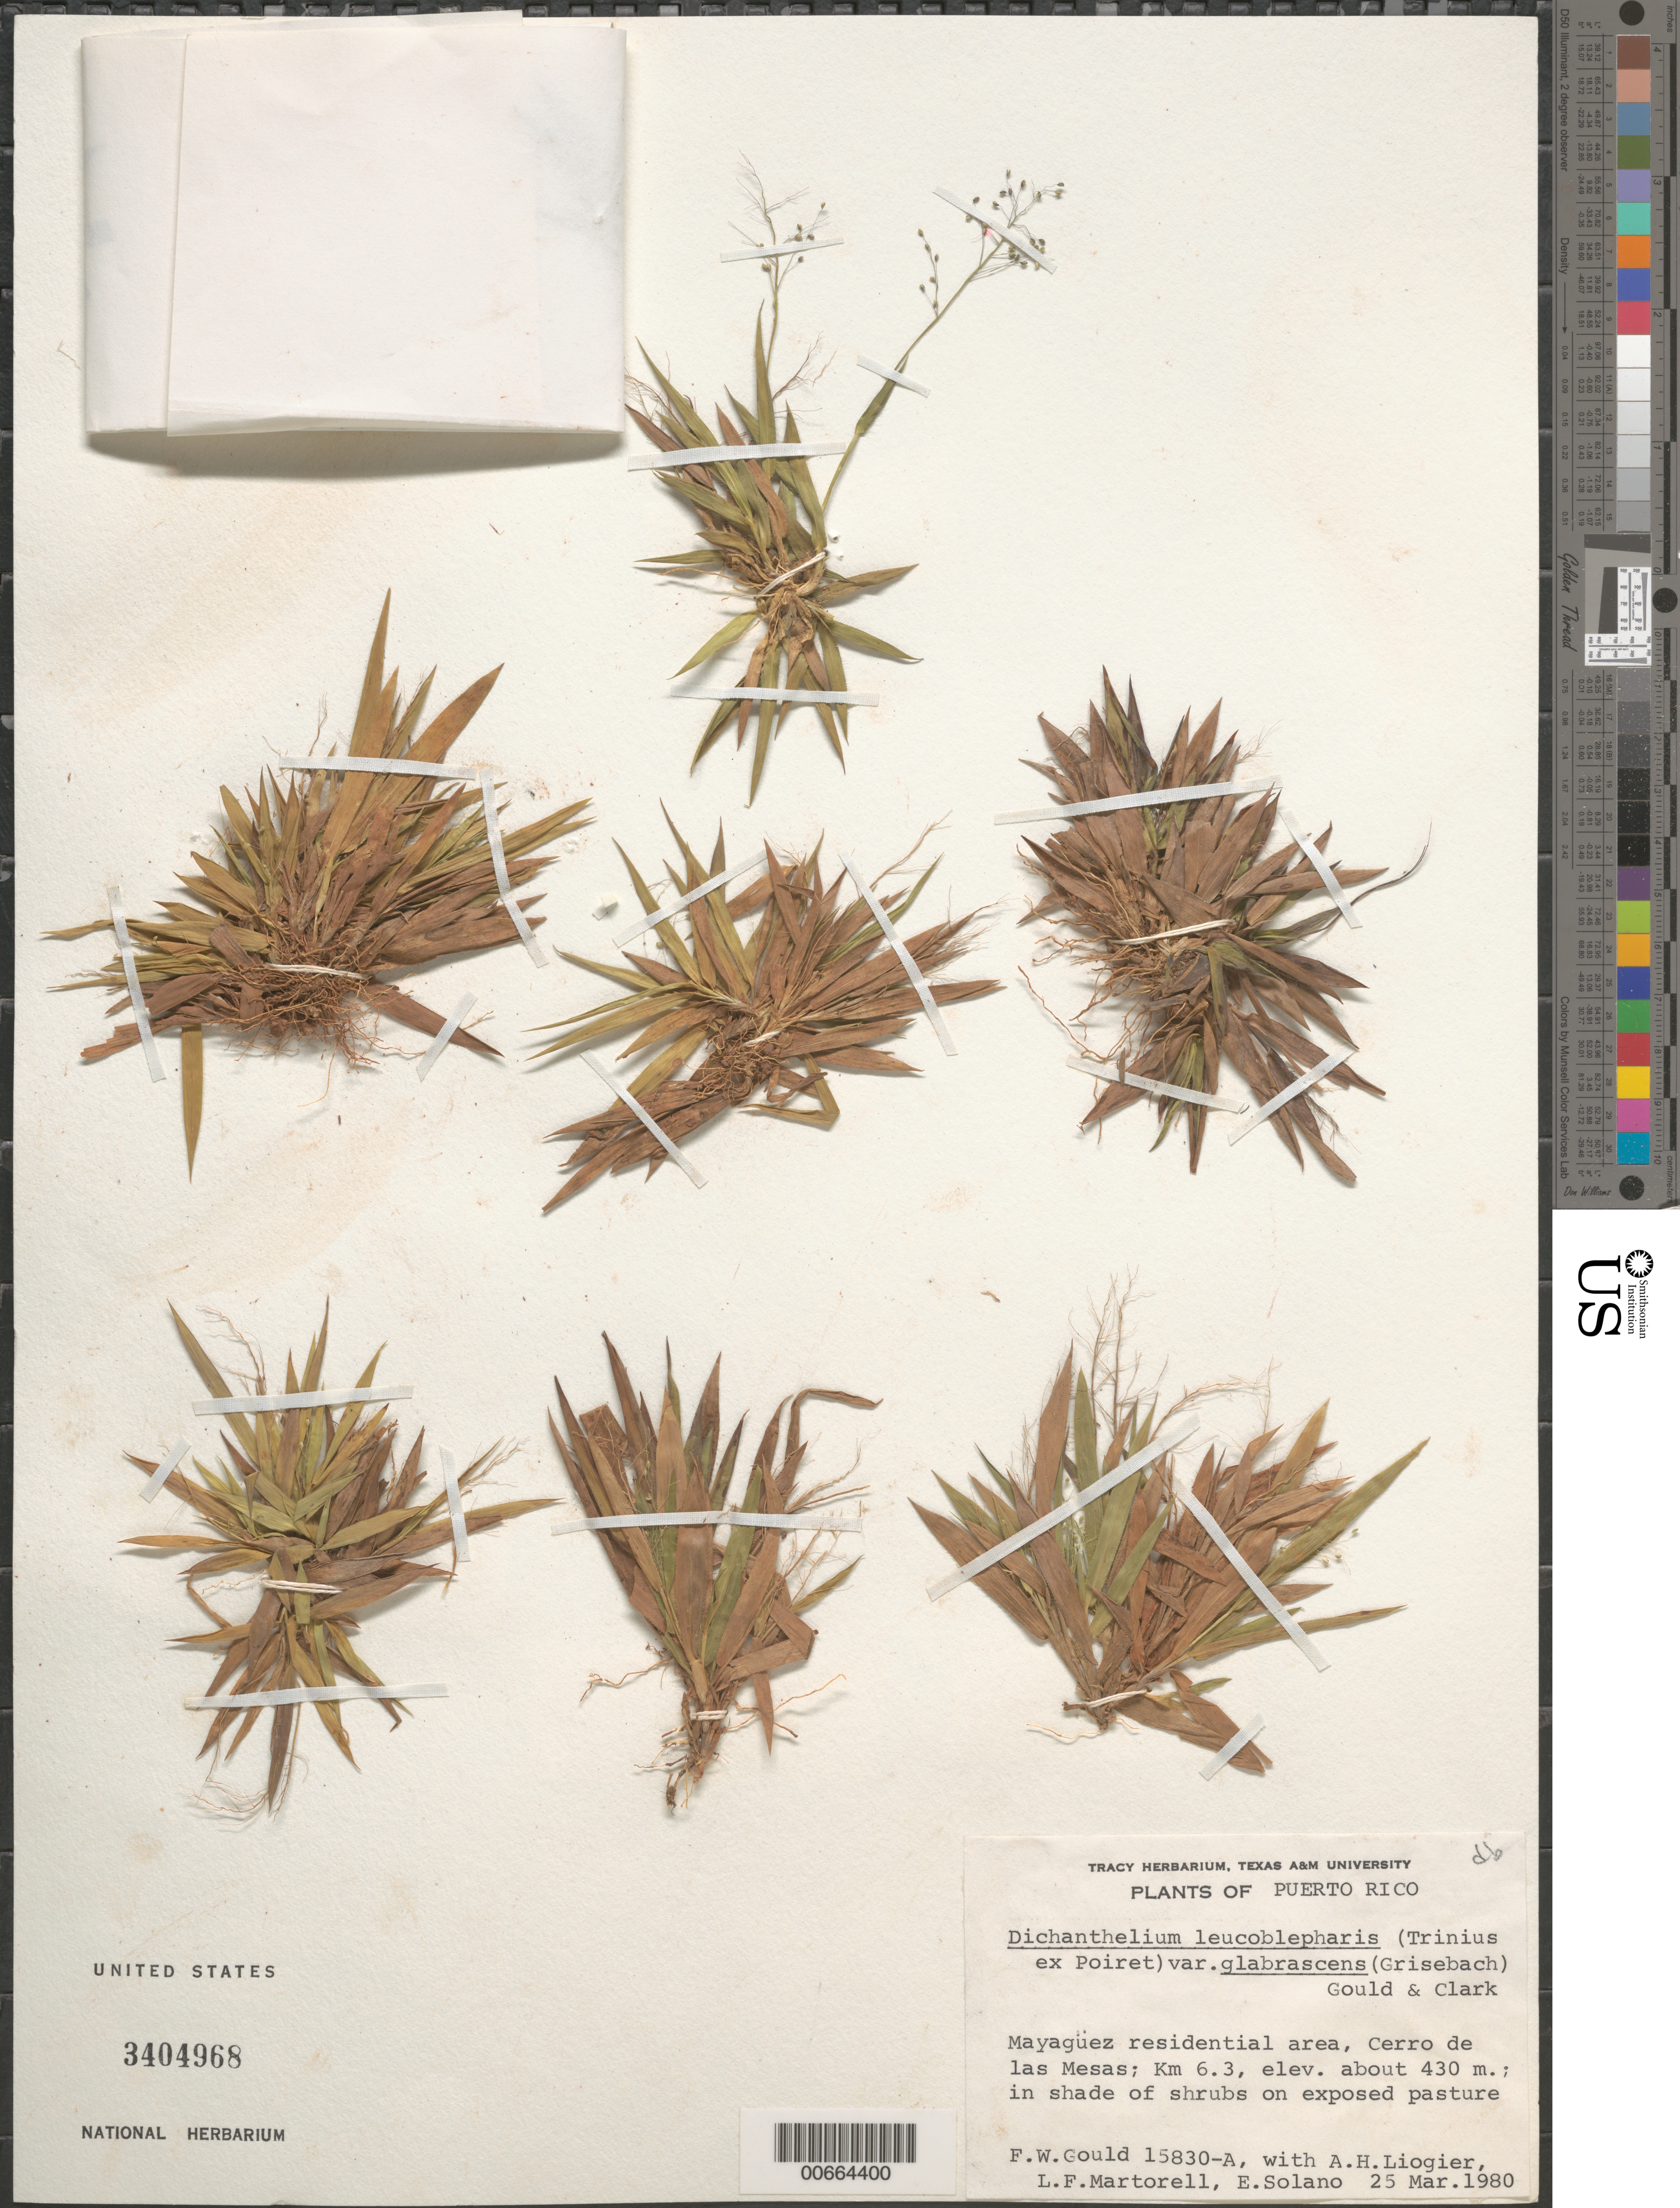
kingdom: Plantae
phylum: Tracheophyta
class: Liliopsida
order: Poales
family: Poaceae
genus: Dichanthelium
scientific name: Dichanthelium strigosum var. leucoblepharis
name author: (Trin.) Freckmann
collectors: F. W. Gould, A. H. Liogier, L. Martorell & E. Solano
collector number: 15830a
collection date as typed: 25 Mar 1980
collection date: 1980-03-25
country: Puerto Rico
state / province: Mayagüez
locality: Mayaguez residential area, Cerro de Las Mesas; km 6.3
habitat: In shade of shrubs on exposed pasture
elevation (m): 430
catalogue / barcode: US 3404968